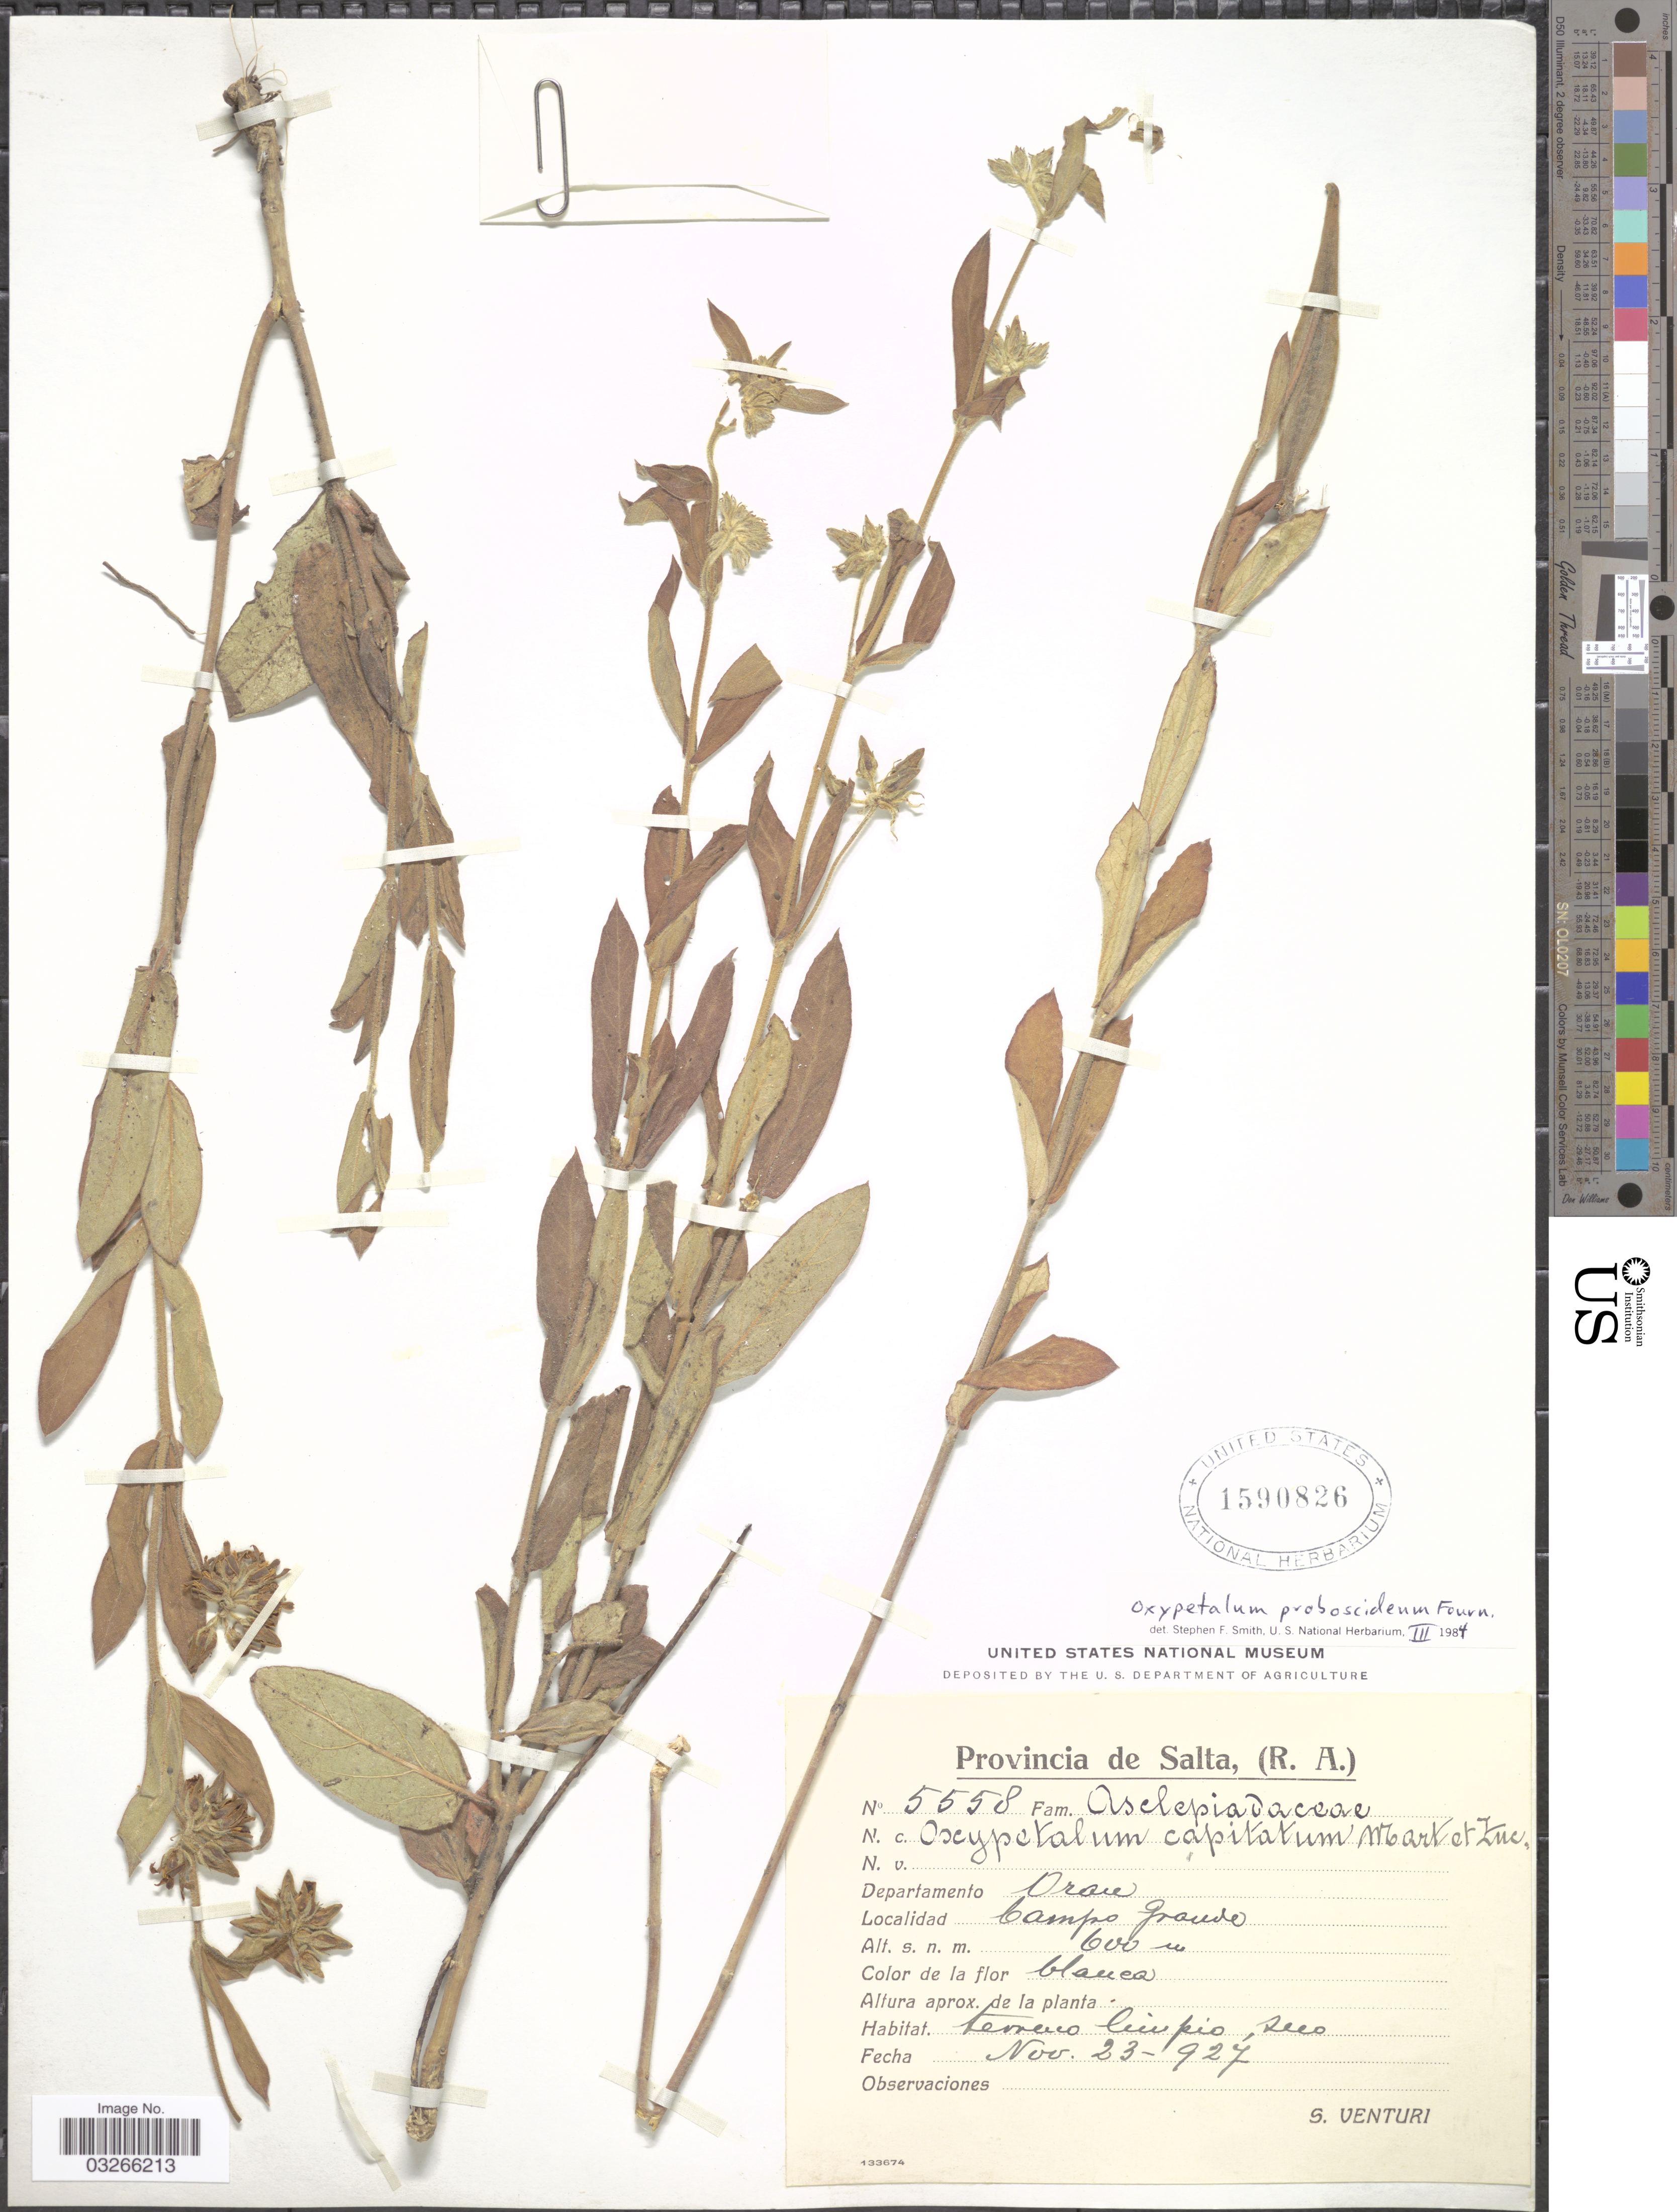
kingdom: Plantae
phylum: Tracheophyta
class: Magnoliopsida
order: Gentianales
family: Apocynaceae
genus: Oxypetalum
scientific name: Oxypetalum capitatum Mart. subsp. capitatum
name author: Mart.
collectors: S. Venturi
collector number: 5558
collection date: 1927-11-23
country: Argentina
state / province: Salta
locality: Departamento Oran, Campo Grande.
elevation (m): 600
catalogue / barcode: US 1590826